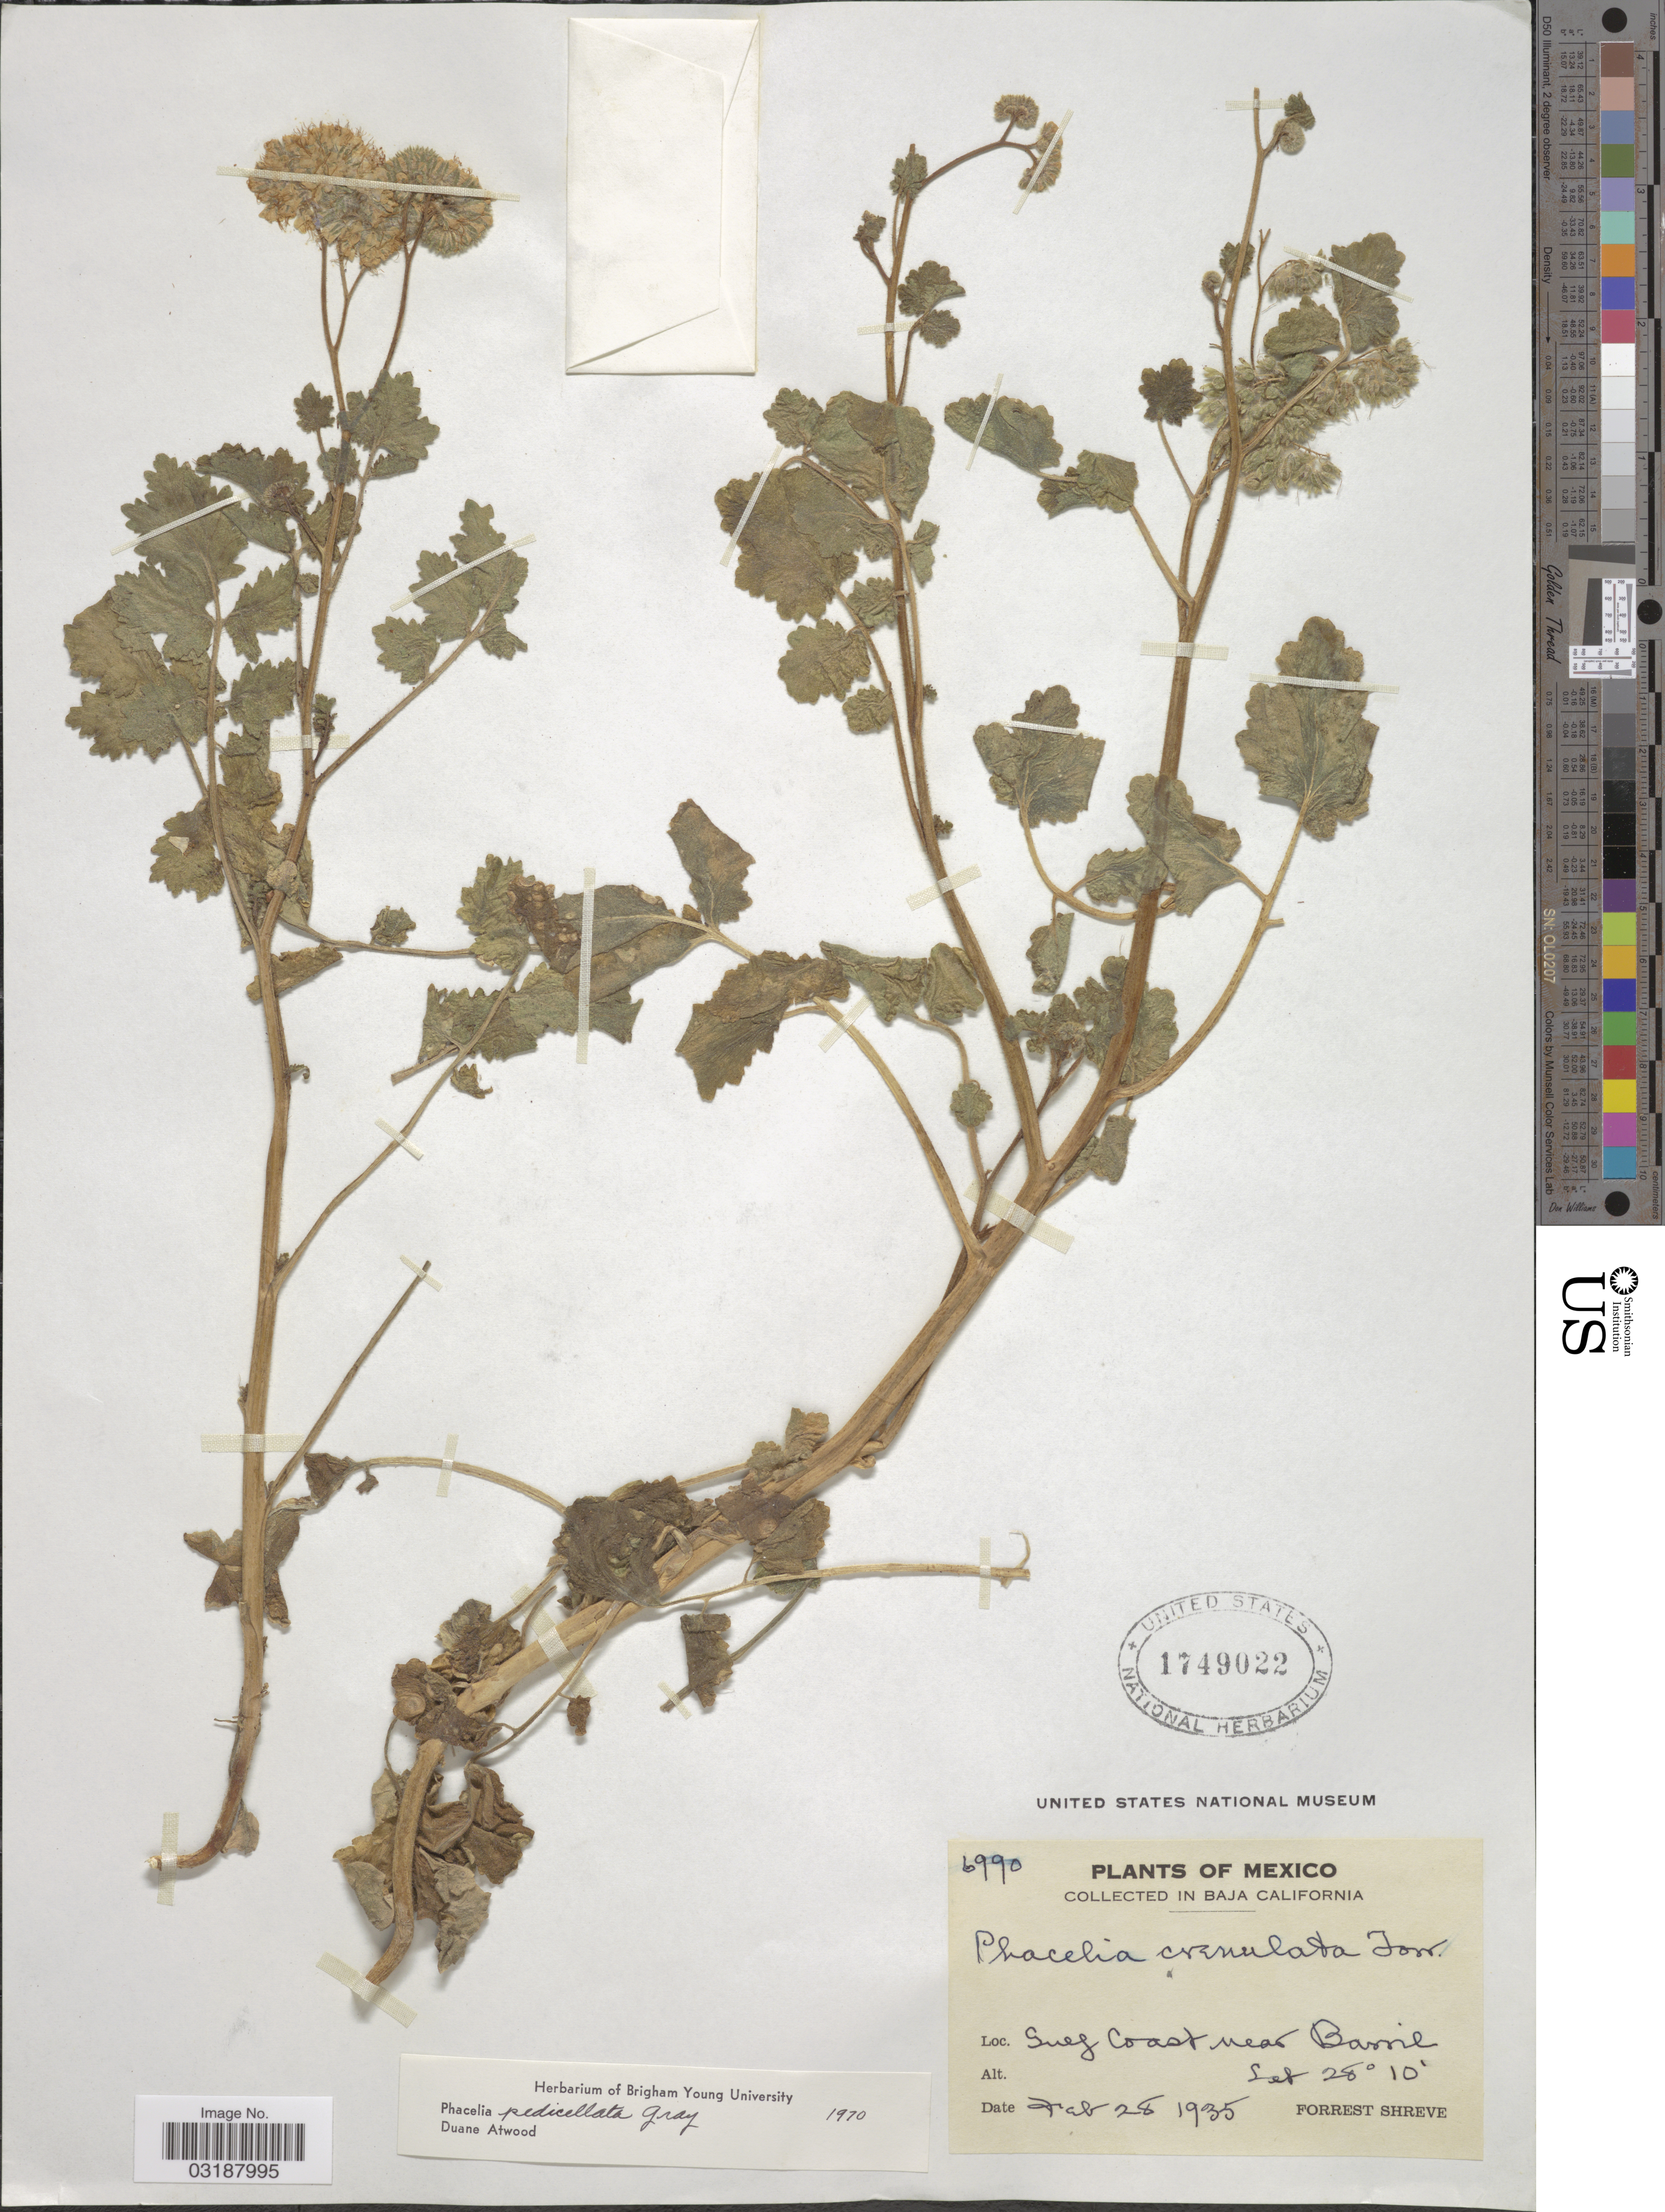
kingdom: Plantae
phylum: Tracheophyta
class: Magnoliopsida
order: Boraginales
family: Hydrophyllaceae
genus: Phacelia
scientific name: Phacelia pedicellata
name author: A. Gray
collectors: F. Shreve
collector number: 6990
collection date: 1935-02-28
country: Mexico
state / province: Baja California Norte / Baja California Sur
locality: Gulf Coast near Barrie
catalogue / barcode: US 1749022